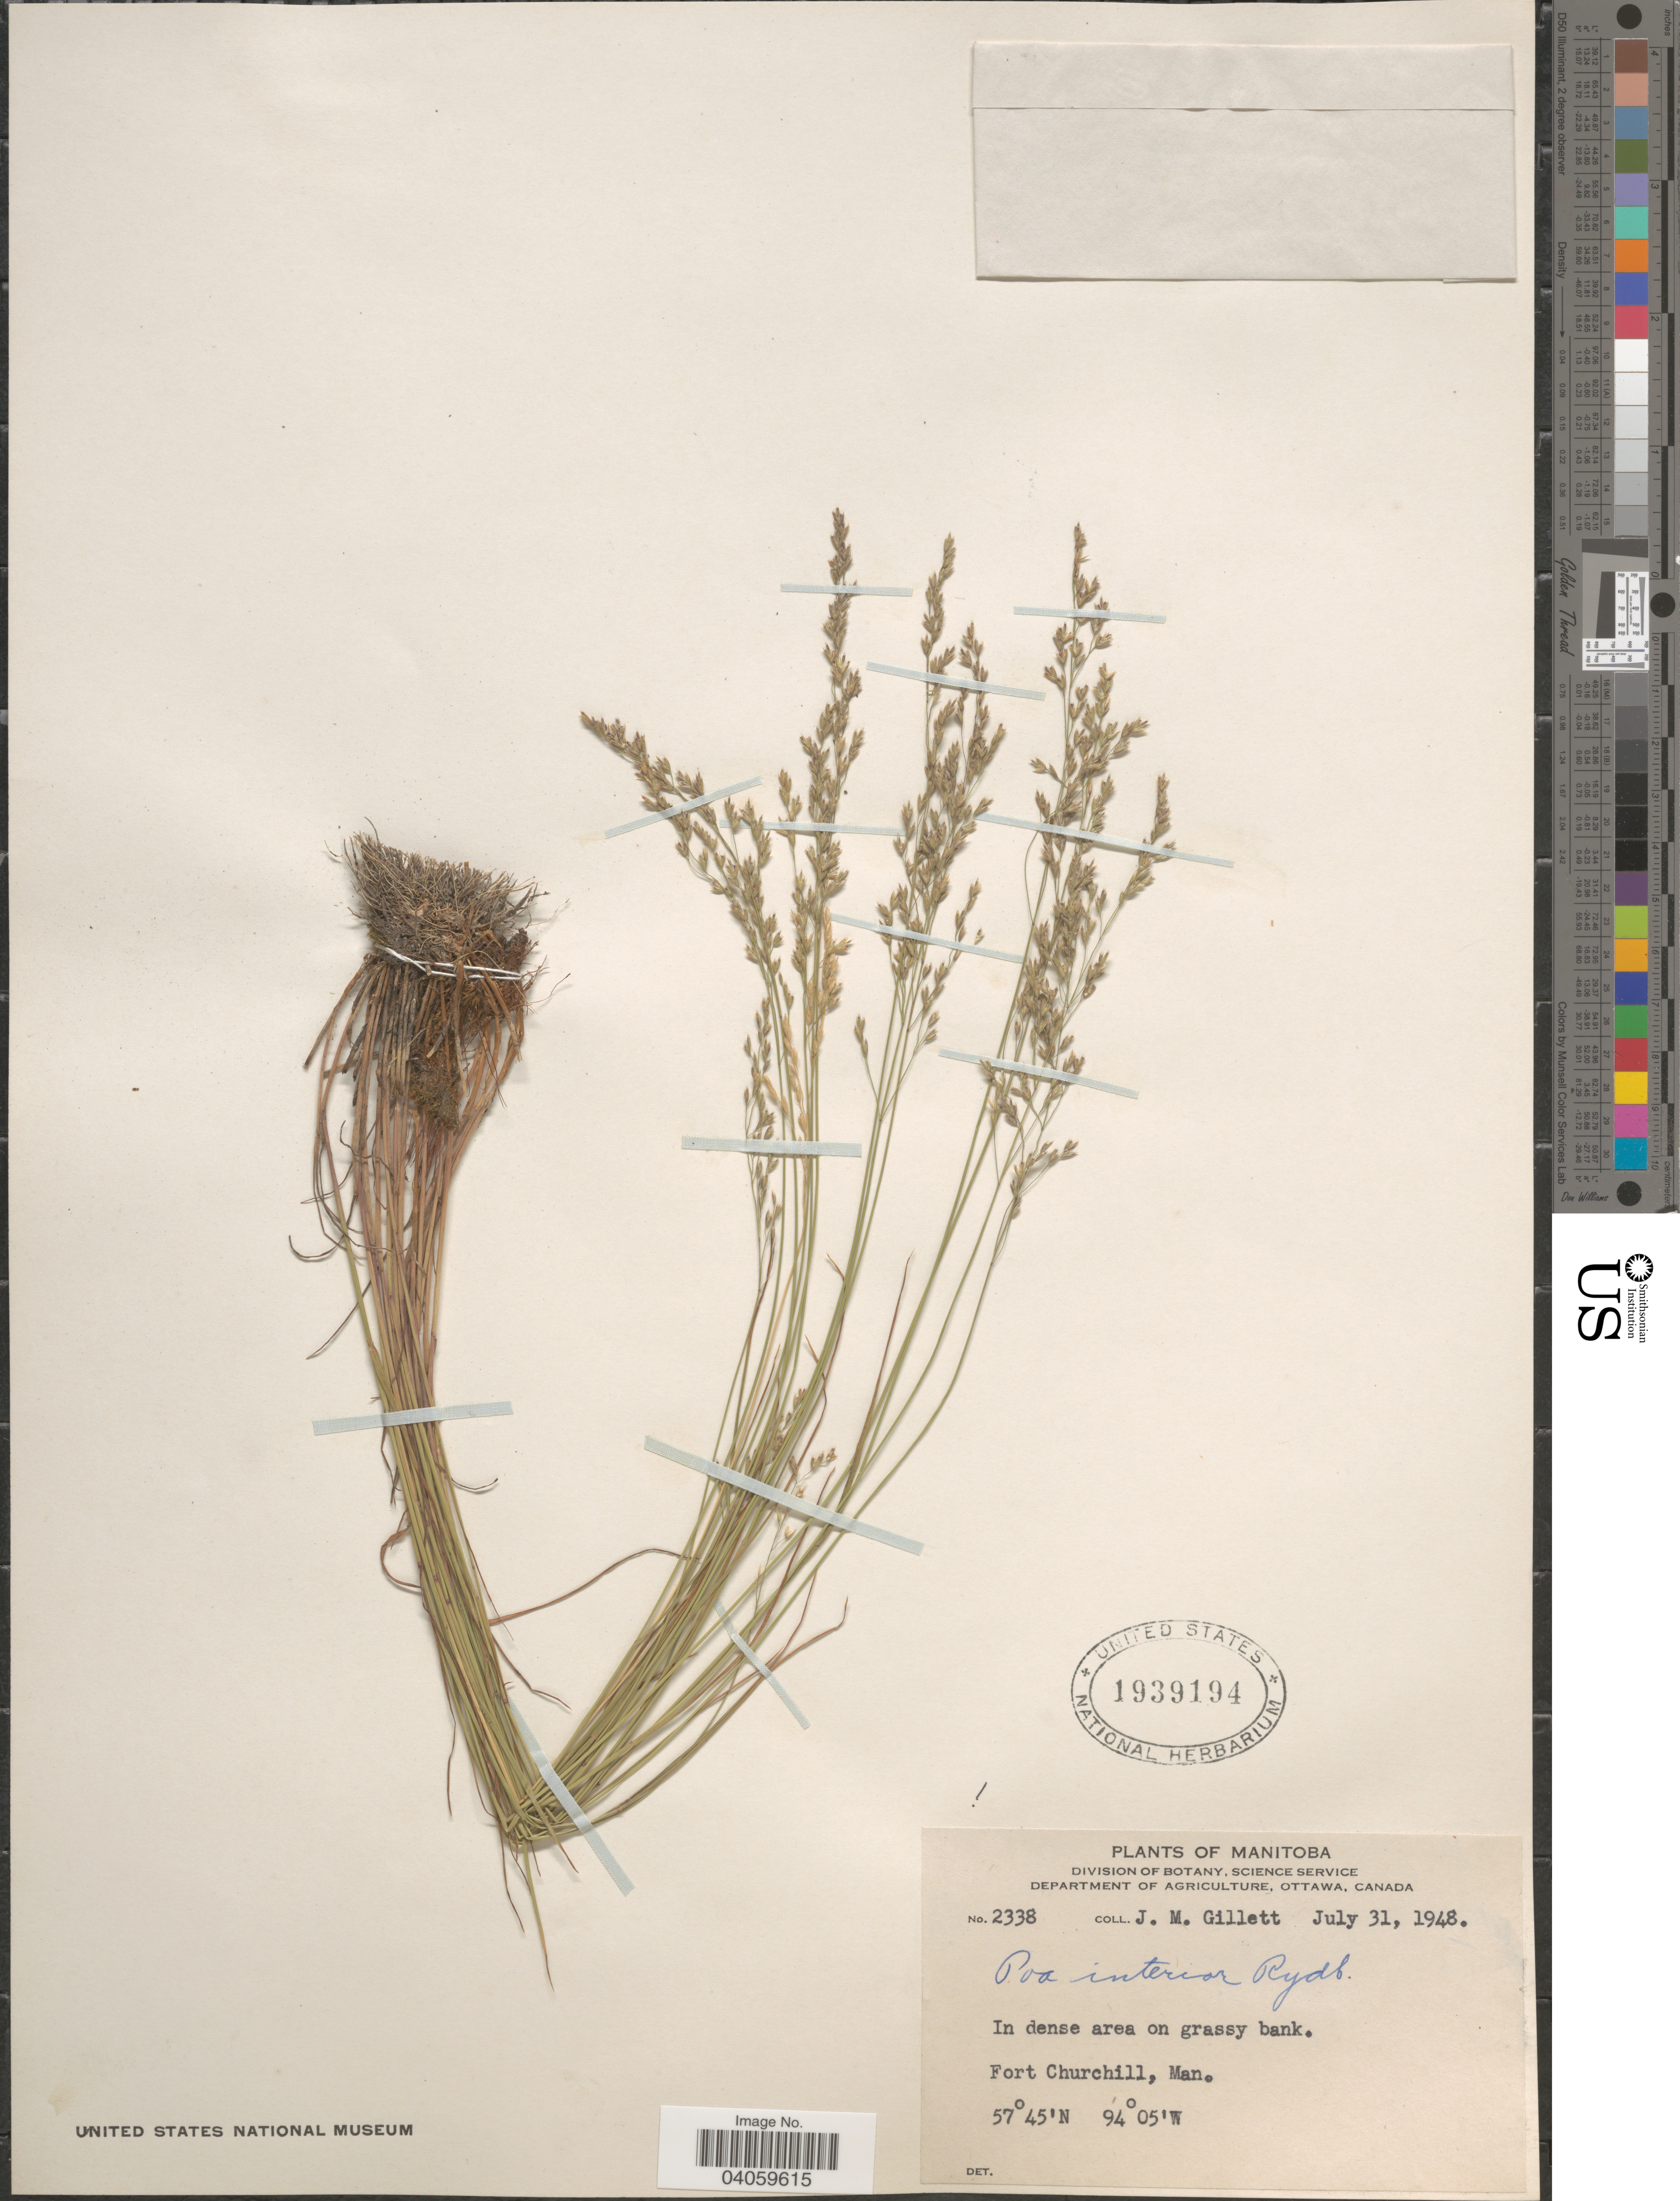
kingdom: Plantae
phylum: Tracheophyta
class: Liliopsida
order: Poales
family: Poaceae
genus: Poa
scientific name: Poa interior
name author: Rydb.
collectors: J. M. Gillett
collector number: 2338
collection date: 1948-07-31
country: Canada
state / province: Manitoba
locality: In dense area on grassy bank. Fort Churchill.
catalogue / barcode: US 1939194